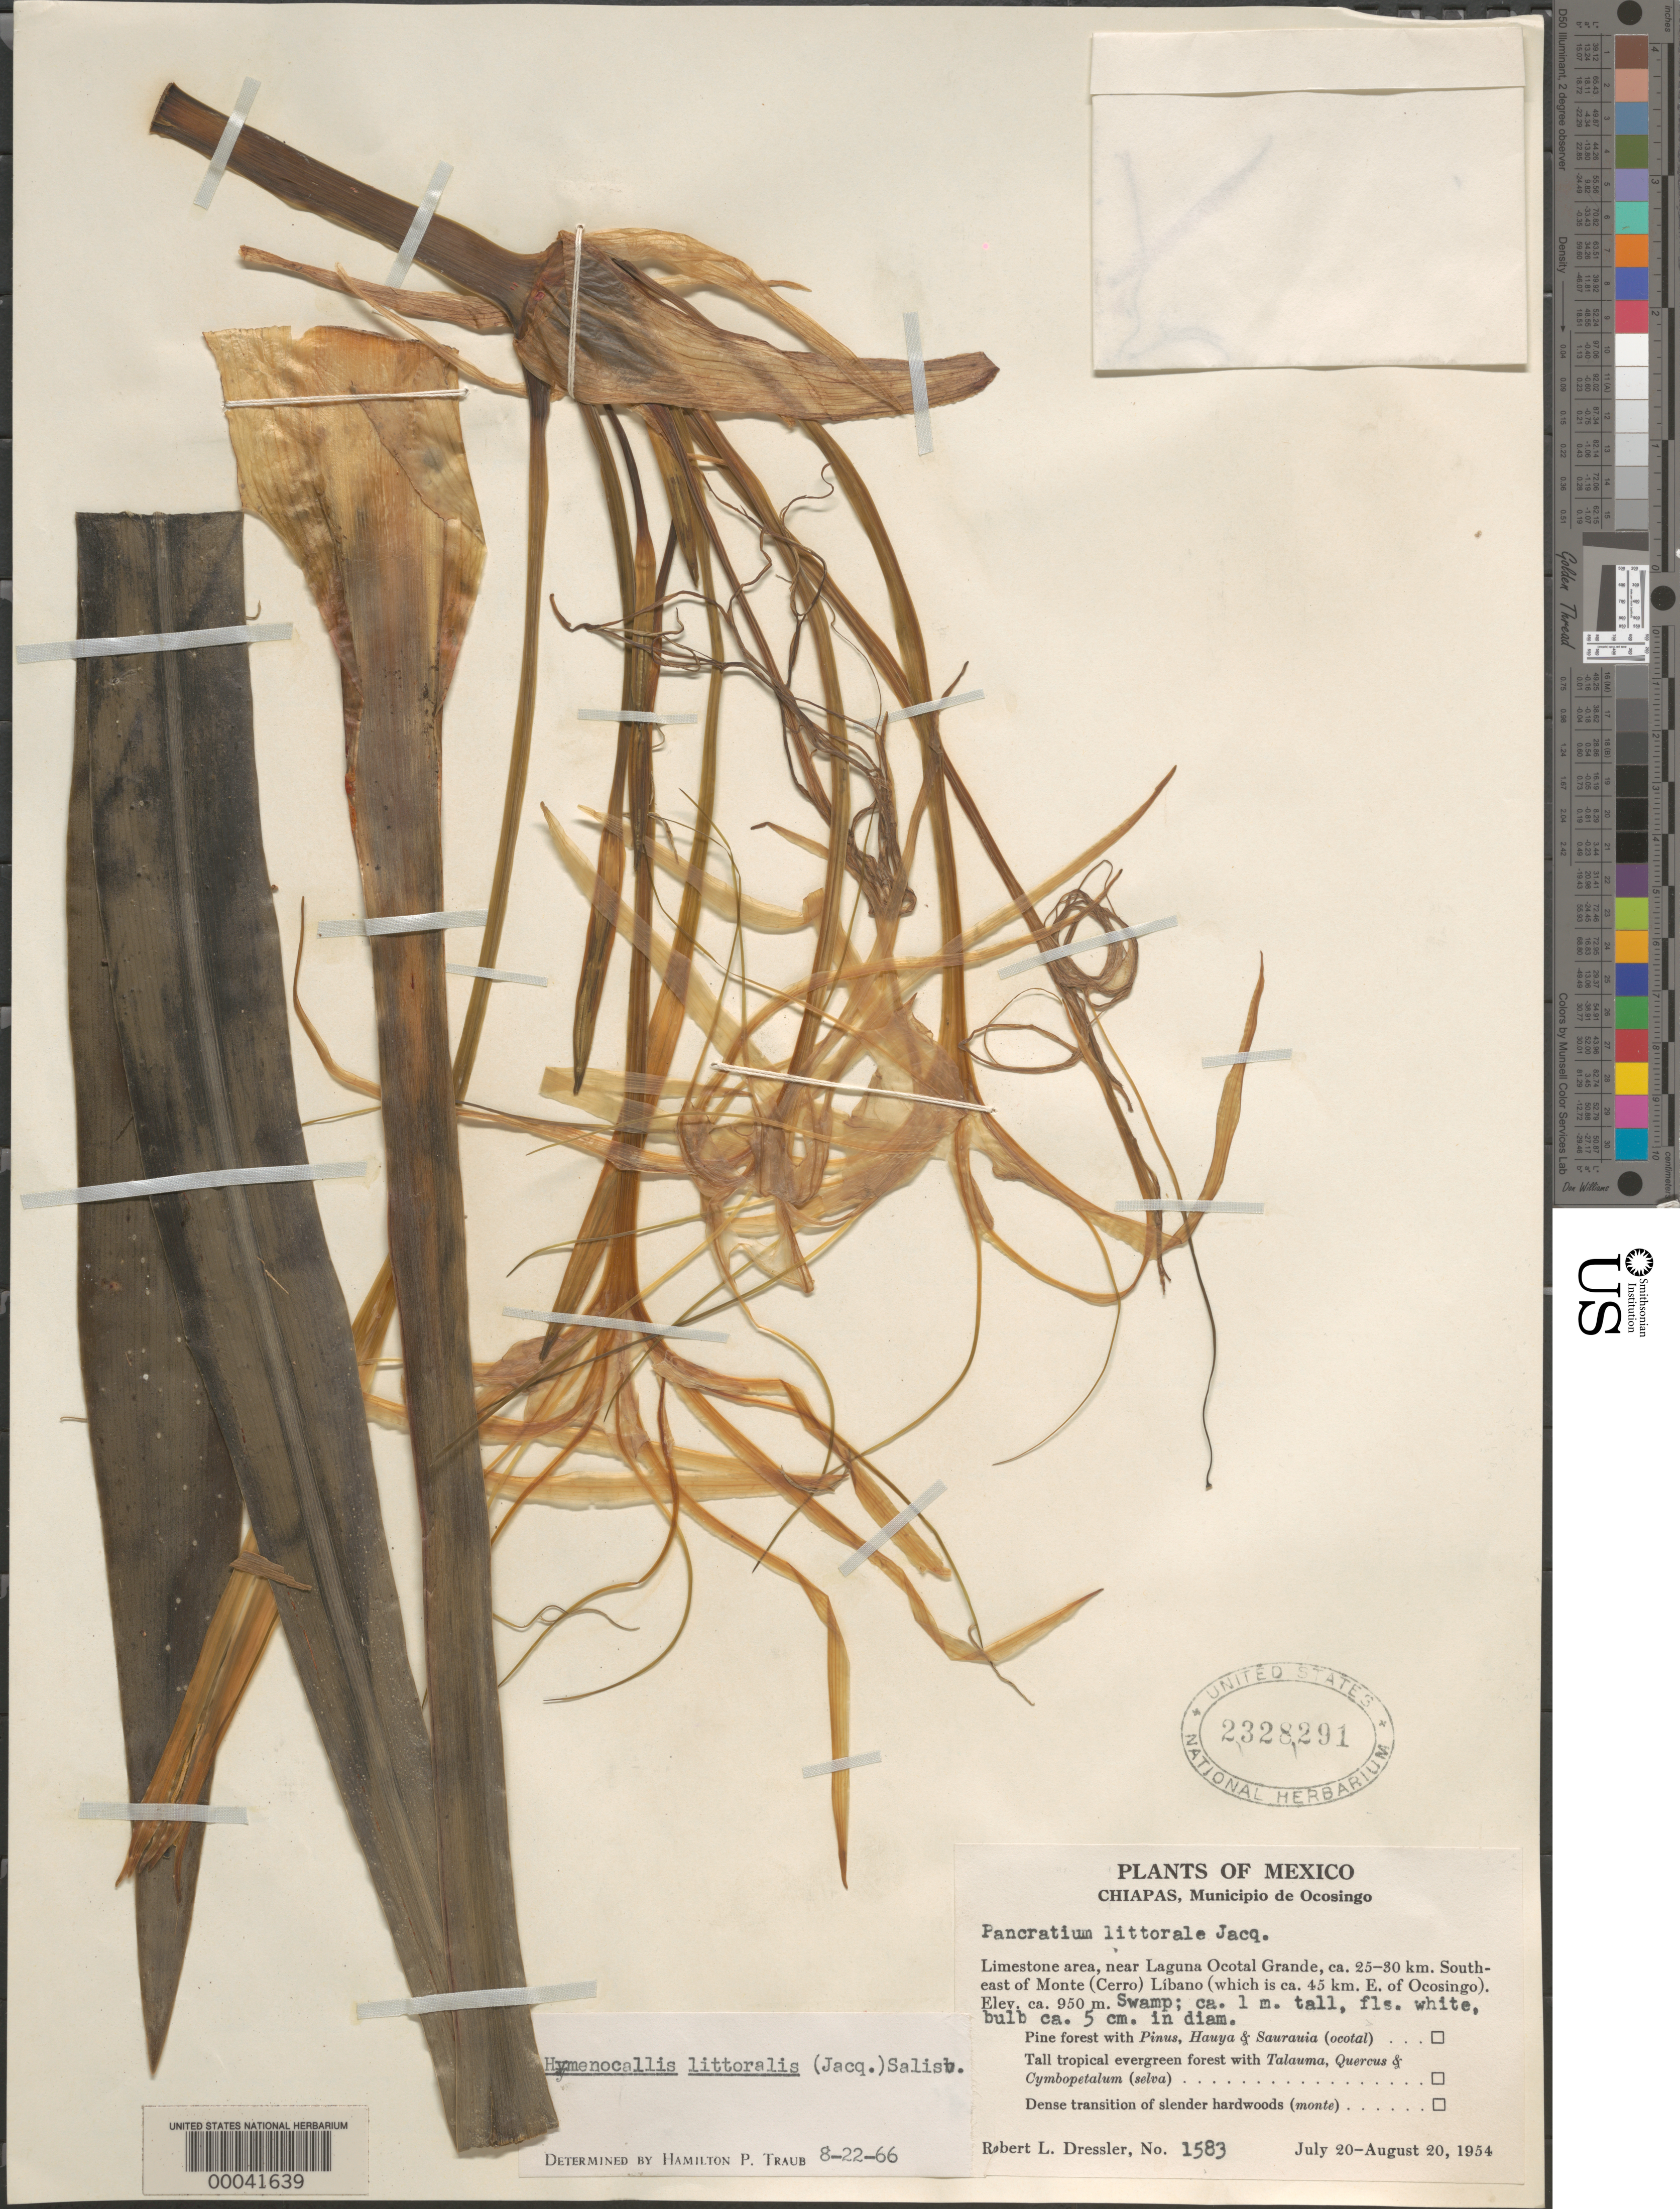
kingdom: Plantae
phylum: Tracheophyta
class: Liliopsida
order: Asparagales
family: Amaryllidaceae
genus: Hymenocallis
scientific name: Hymenocallis littoralis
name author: (Jacq.) Salisb.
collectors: R. Dressler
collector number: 1583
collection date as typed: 20 Jul 1954 to 20 Aug 1954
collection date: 1954-07-20/1954-08-20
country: Mexico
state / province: Chiapas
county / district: Ocosingo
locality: Near Laguna Ocotal Grande, ca. 25-30 km. SE of Monte (Cerro) Libano which is 45 km. E of Ocosingo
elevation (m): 950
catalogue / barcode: US 2328291